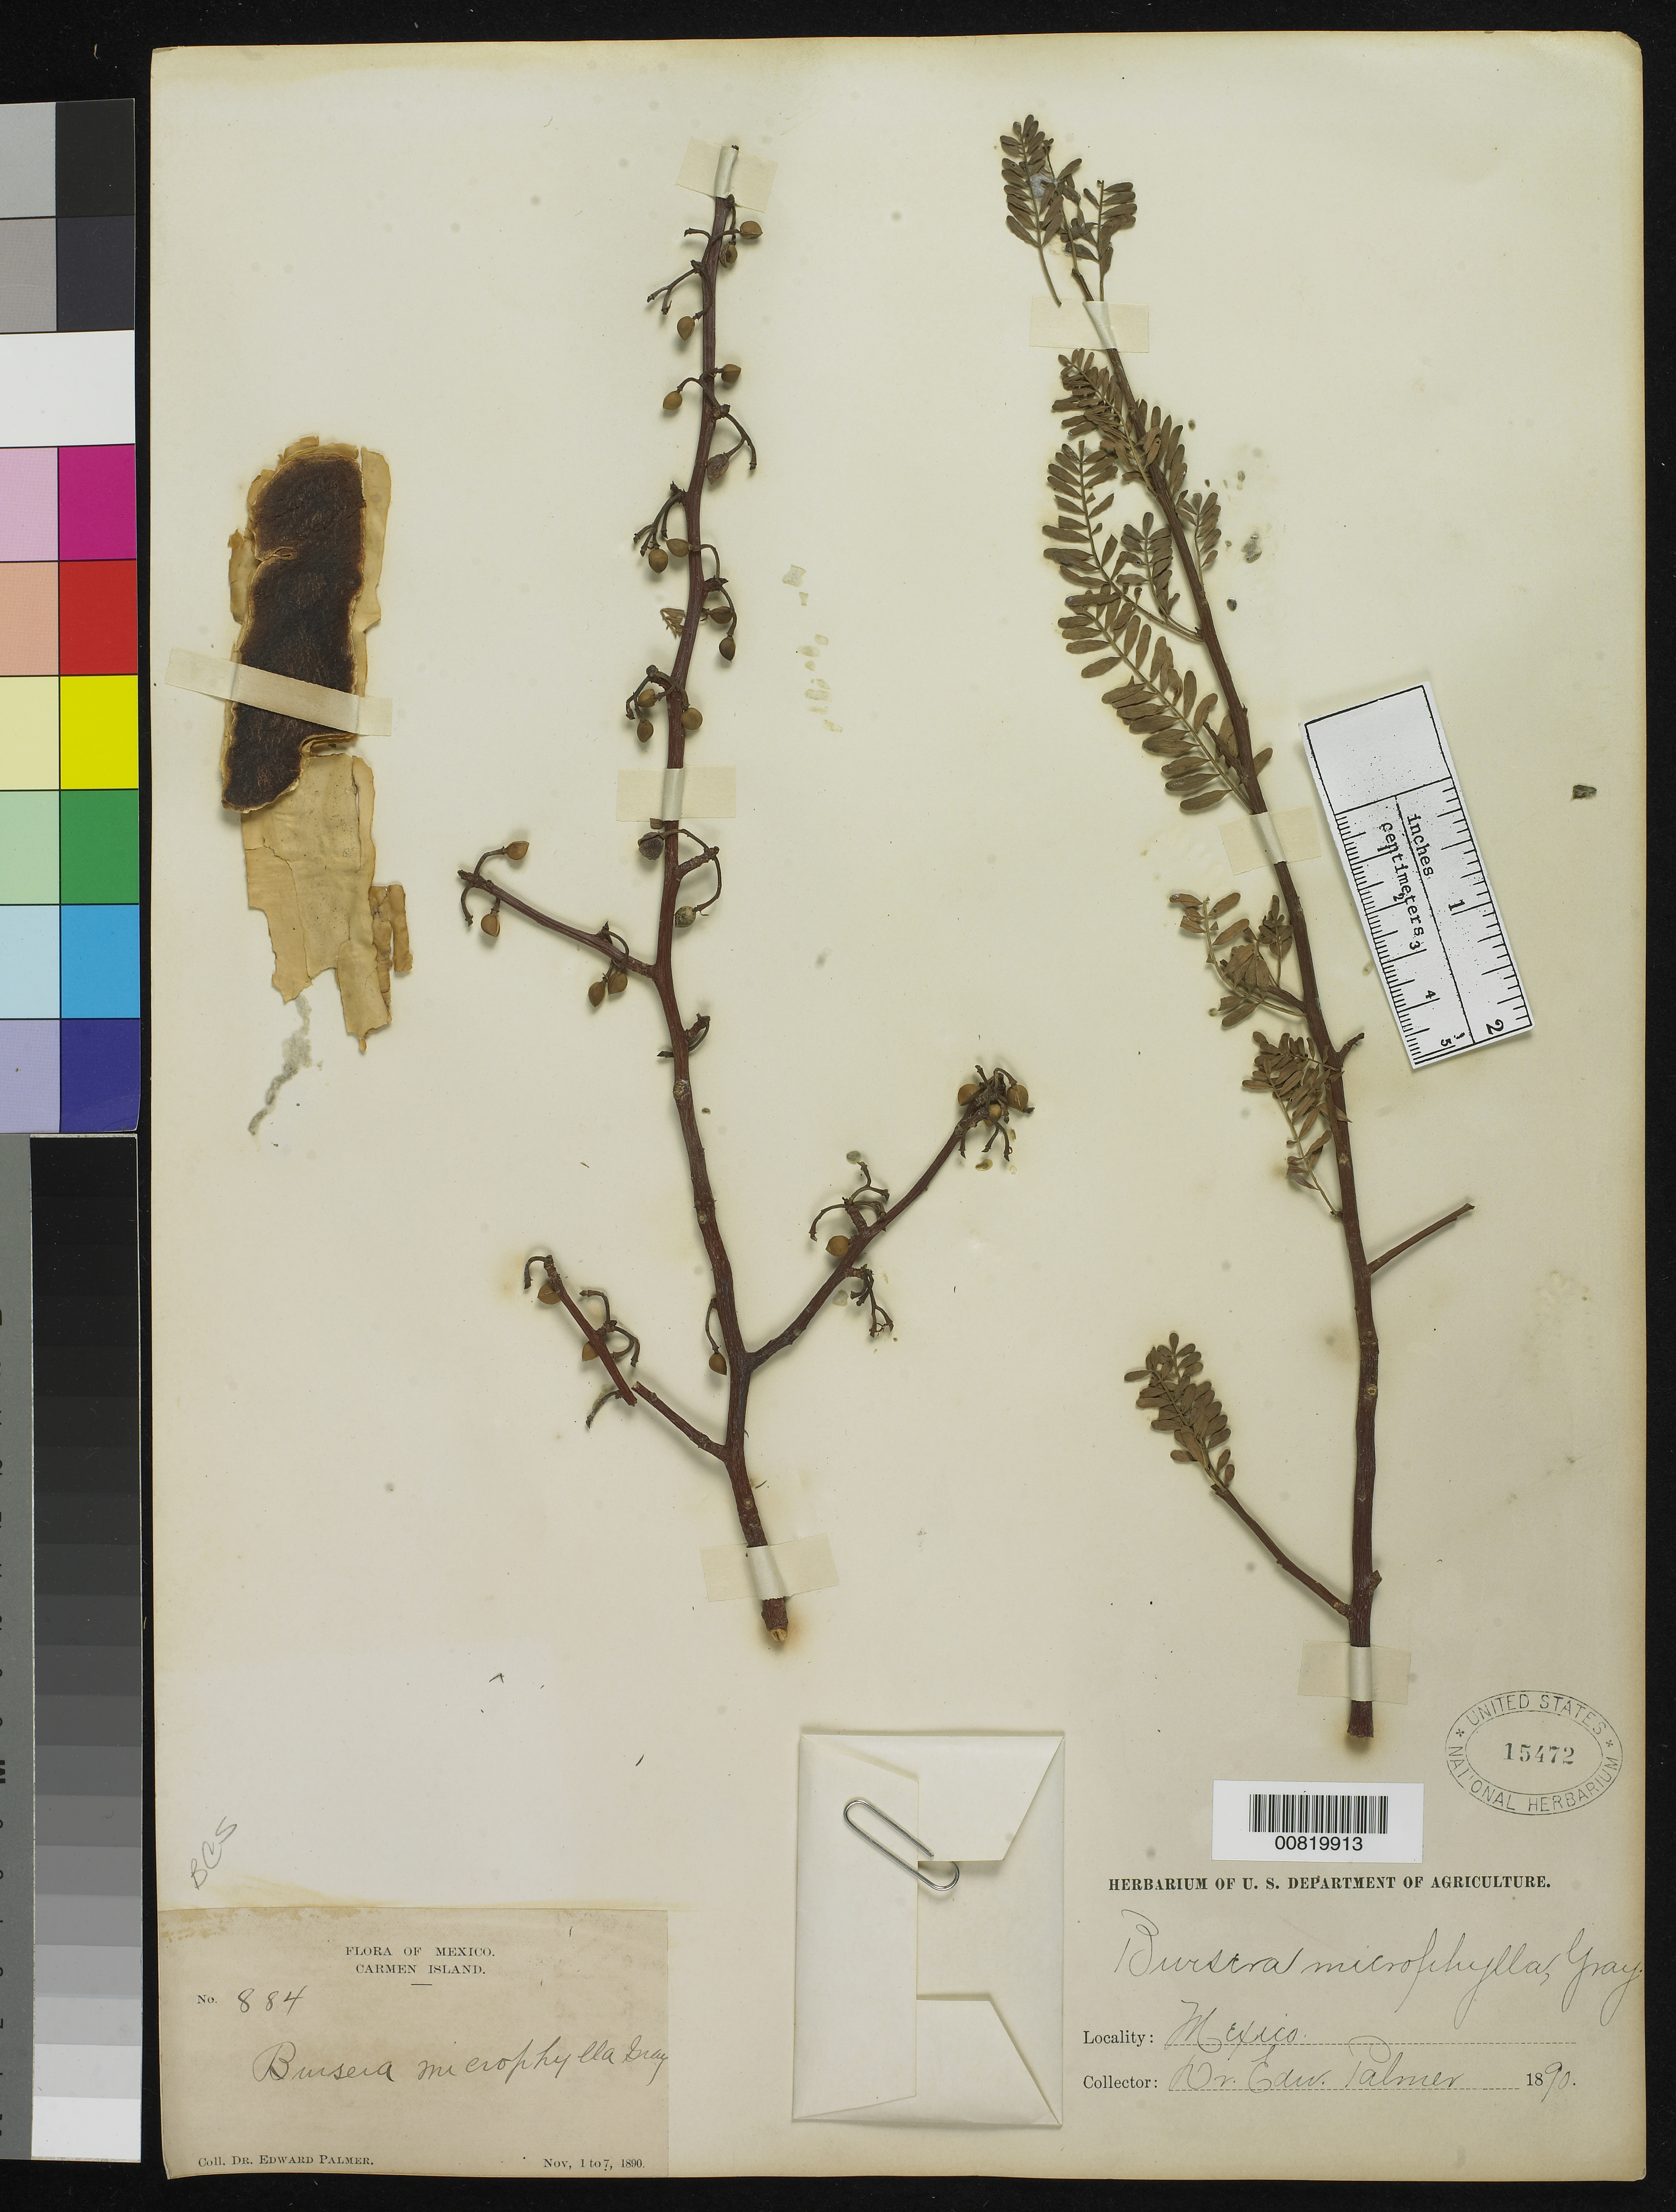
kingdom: Plantae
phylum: Tracheophyta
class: Magnoliopsida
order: Sapindales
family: Burseraceae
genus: Bursera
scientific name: Bursera microphylla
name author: A. Gray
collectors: E. Palmer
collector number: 884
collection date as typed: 01 Nov 1890 to 07 Nov 1890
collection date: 1890-11-01/1890-11-07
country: Mexico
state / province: Baja California Sur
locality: Carmen Island, Baja California Sur.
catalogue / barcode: US 15472